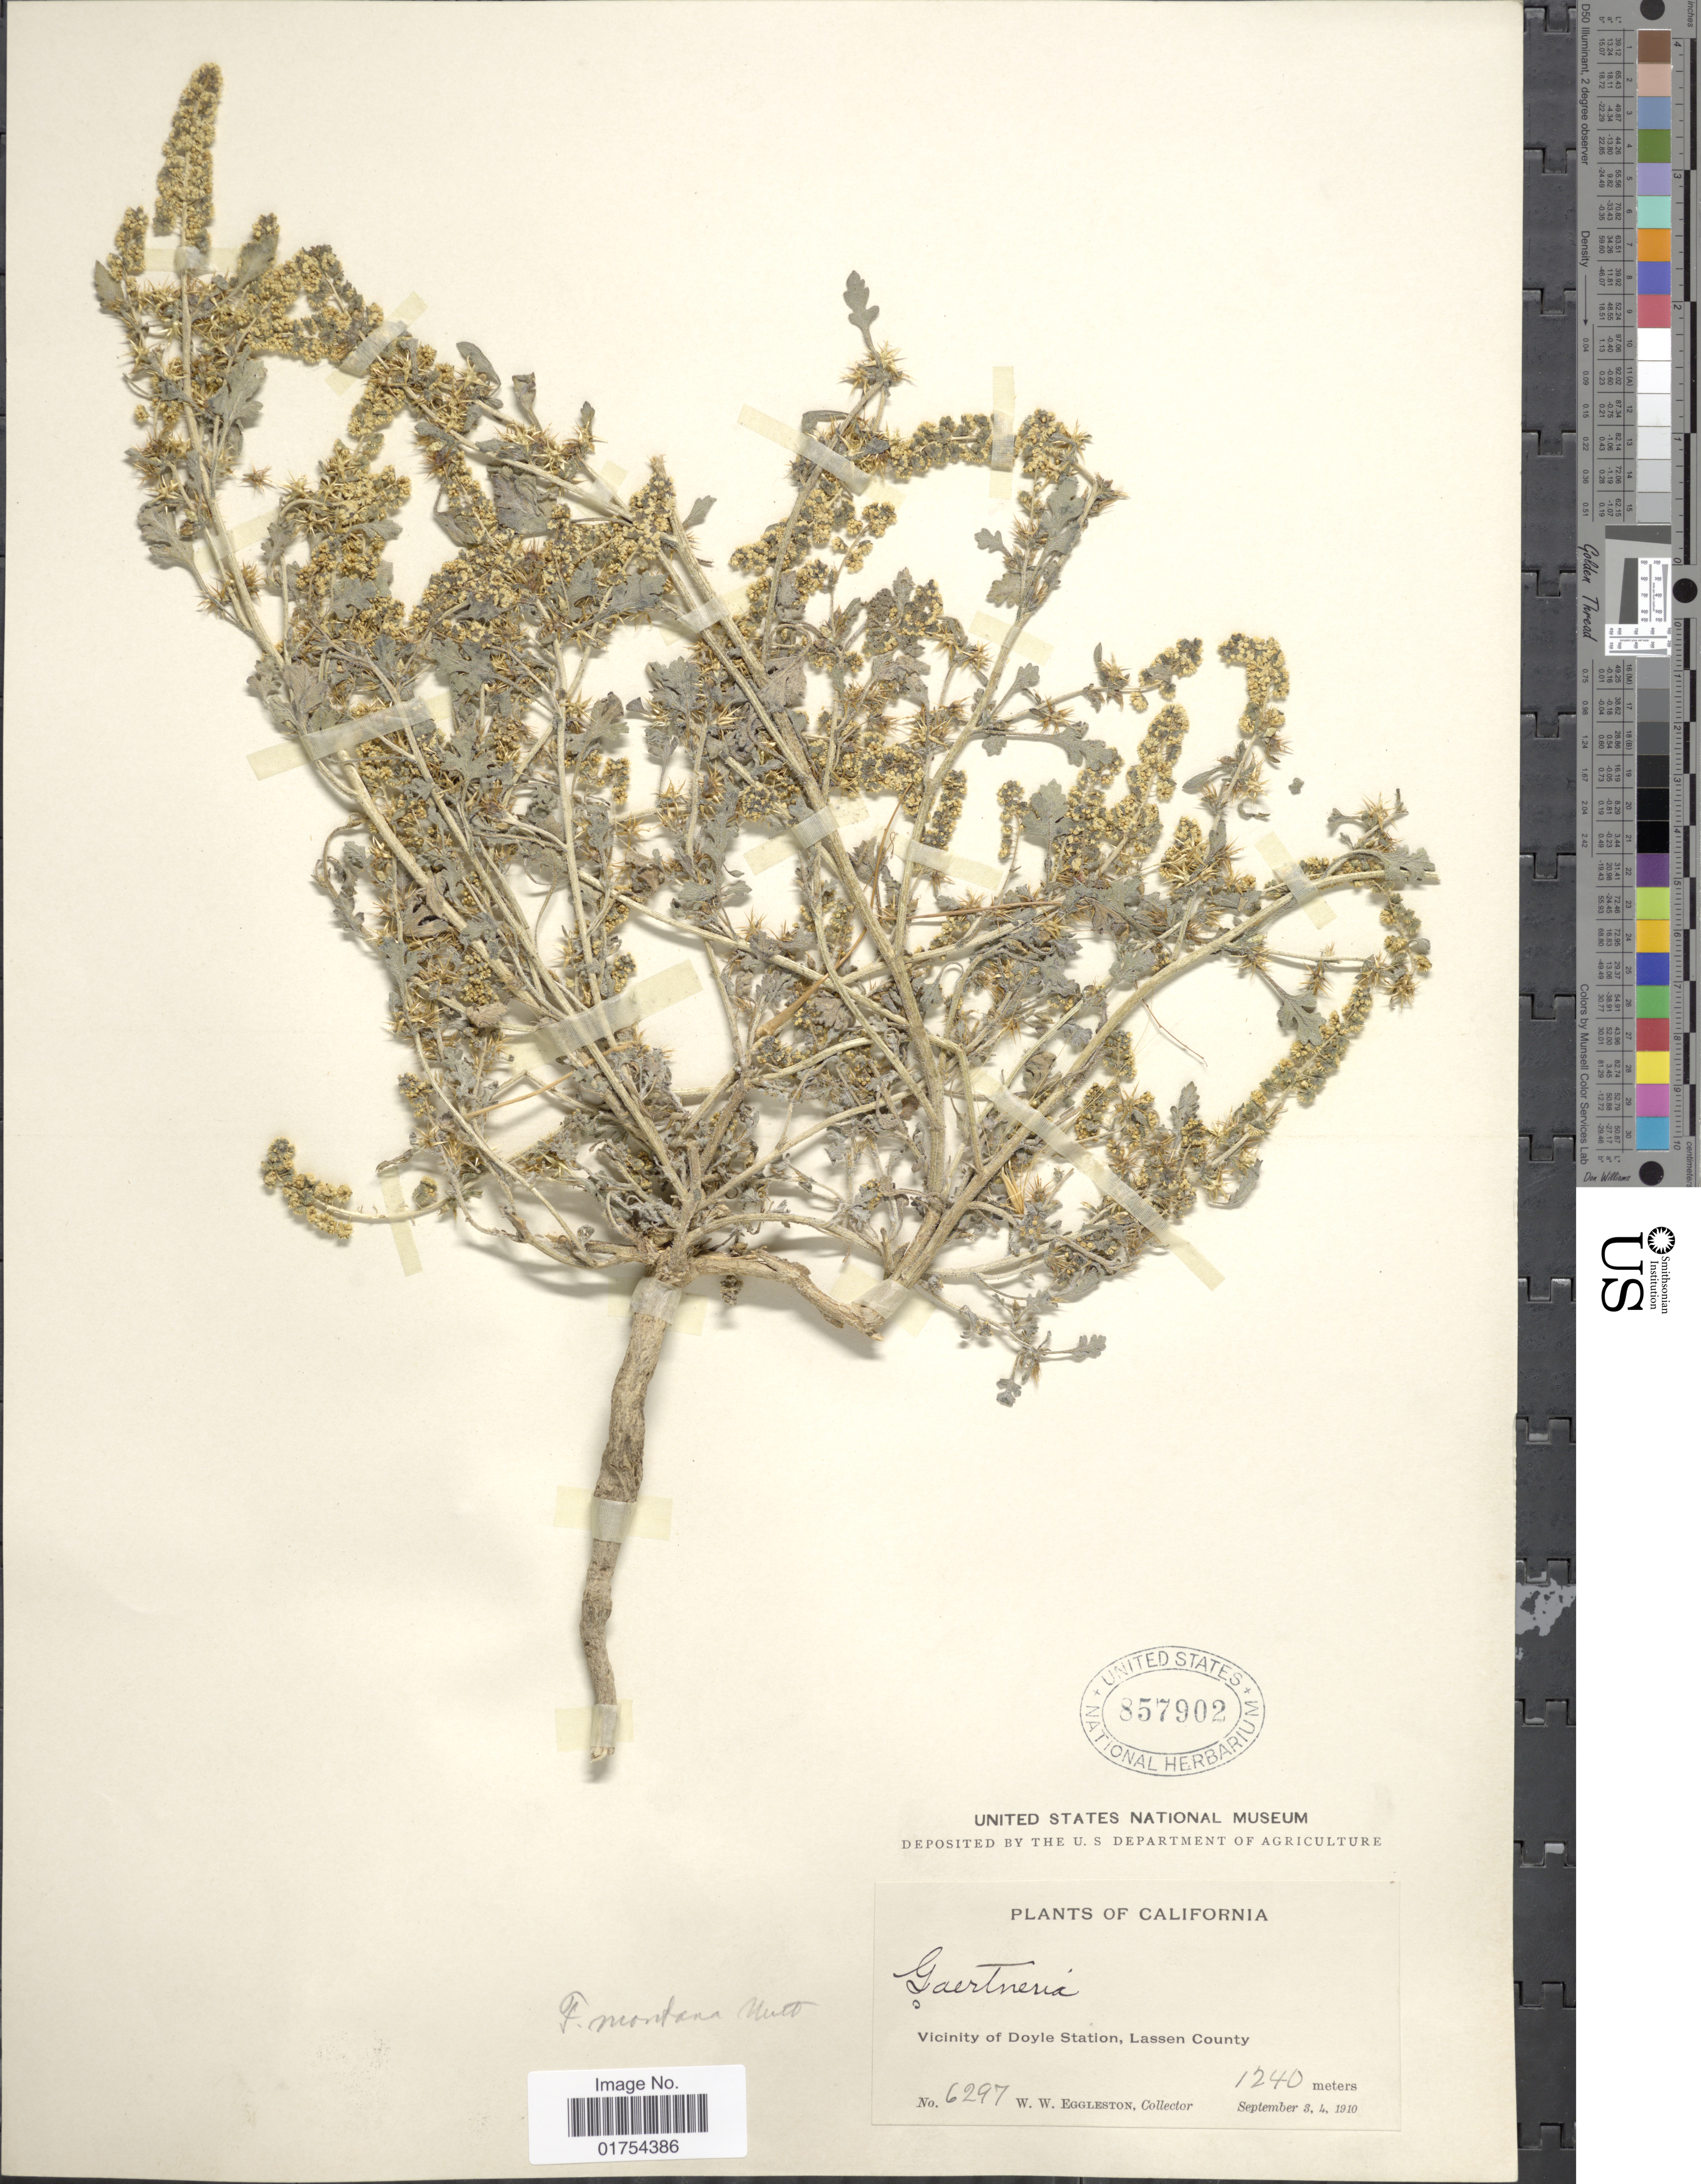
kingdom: Plantae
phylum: Tracheophyta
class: Magnoliopsida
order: Asterales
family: Asteraceae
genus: Franseria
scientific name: Franseria acanthicarpa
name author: Coville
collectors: W. W. Eggleston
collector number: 6297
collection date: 1910-09-03/1910-09-04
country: United States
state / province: California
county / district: Lassen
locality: Vicinity of Doyle Station, Lassen County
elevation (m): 1240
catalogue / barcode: US 857902